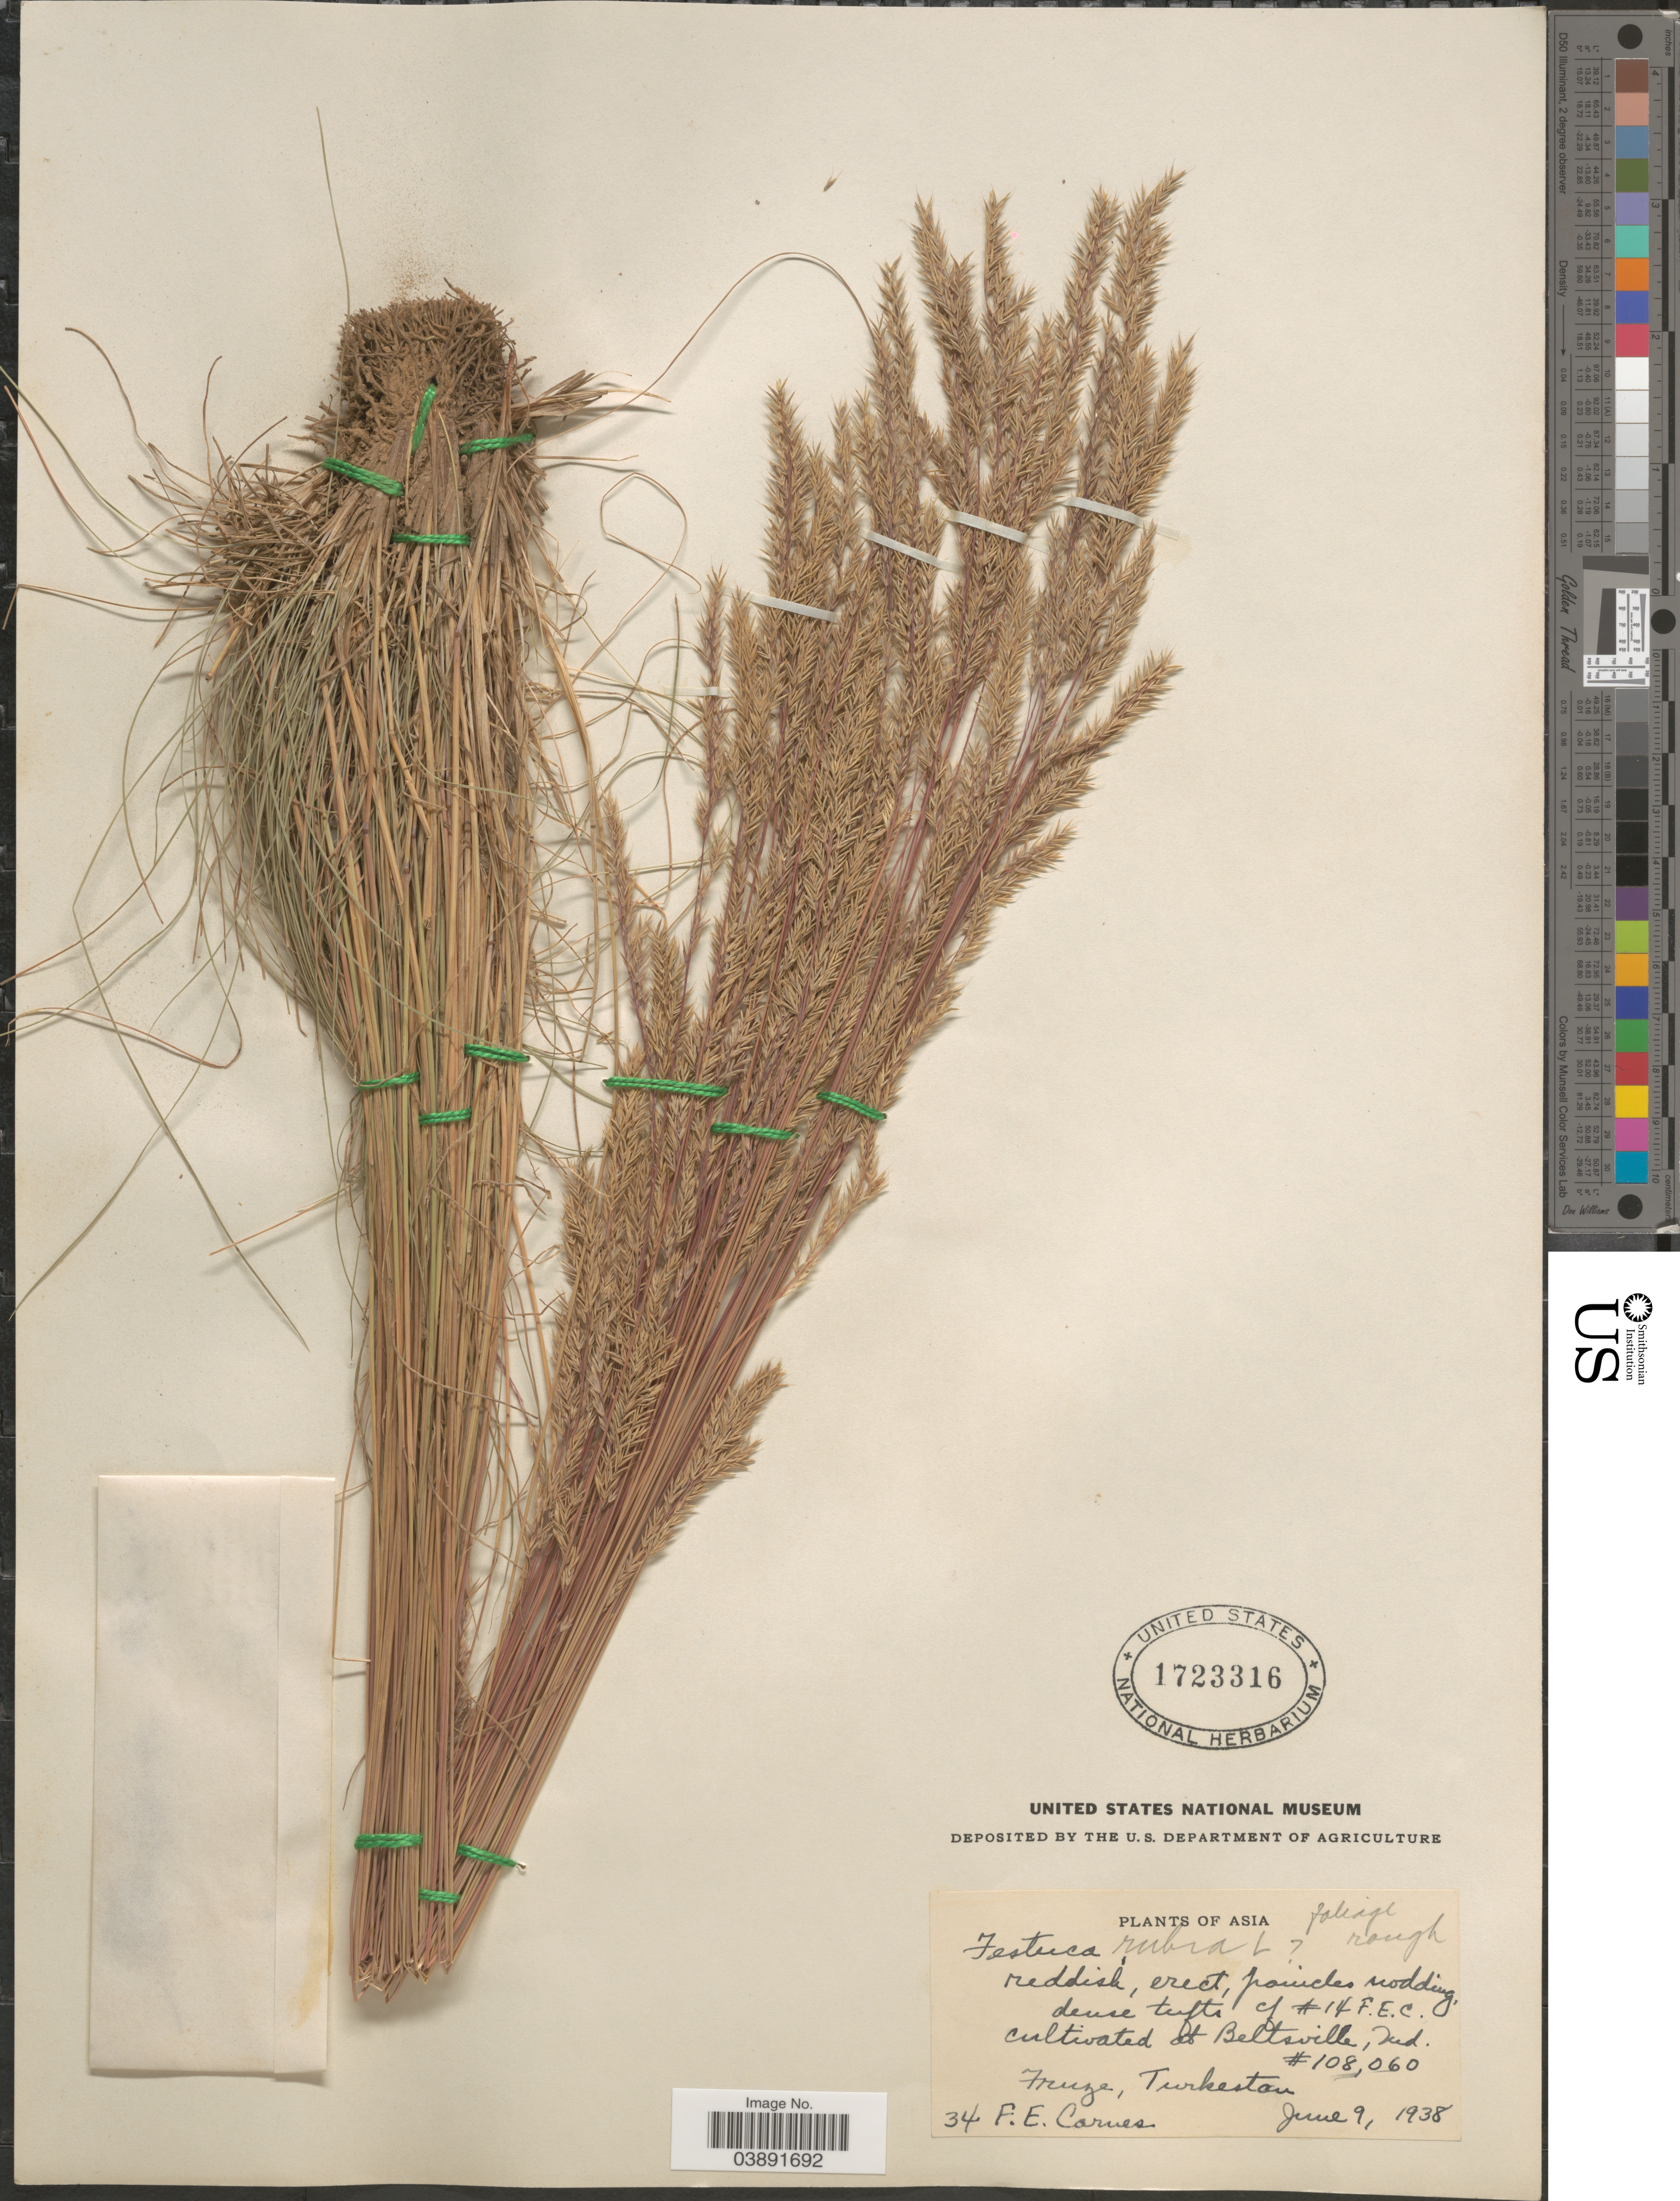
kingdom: Plantae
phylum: Tracheophyta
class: Liliopsida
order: Poales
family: Poaceae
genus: Festuca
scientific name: Festuca rubra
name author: L.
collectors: F. Carnes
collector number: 34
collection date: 1938-06-09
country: United States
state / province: Maryland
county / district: Prince George's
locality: Beltsville.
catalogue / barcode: US 1723316